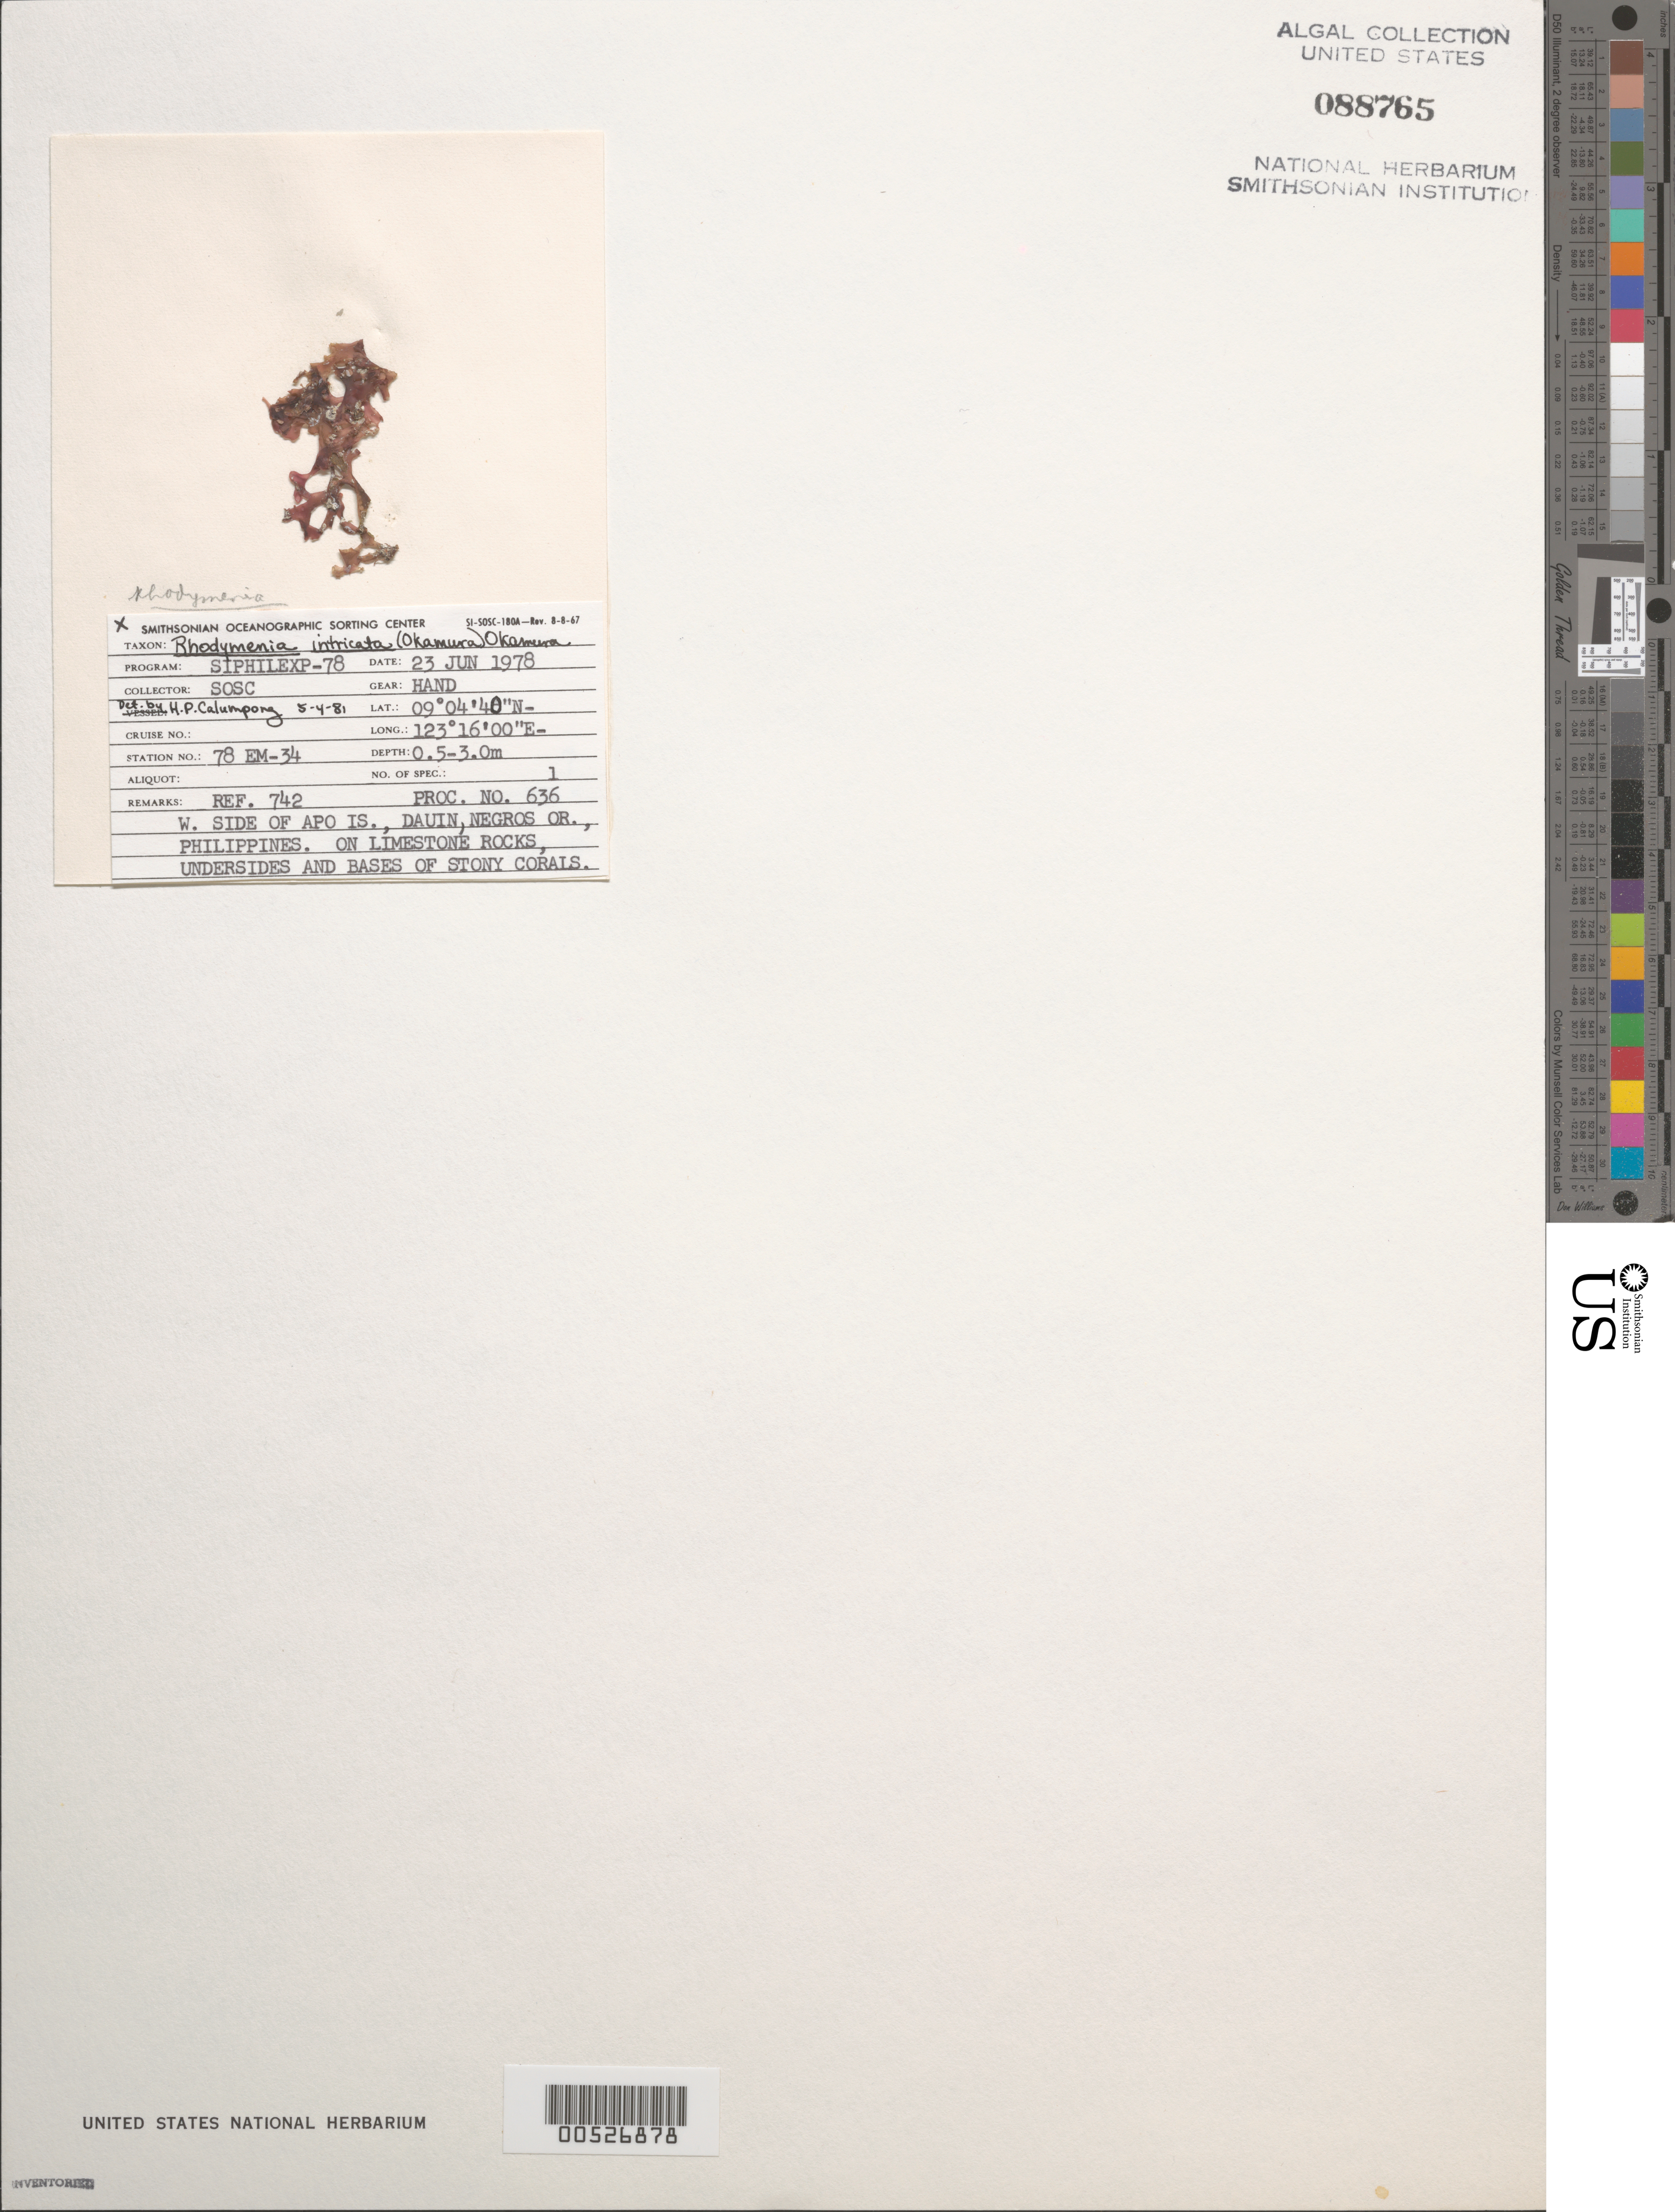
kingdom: Plantae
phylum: Rhodophyta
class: Florideophyceae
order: Rhodymeniales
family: Rhodymeniaceae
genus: Rhodymenia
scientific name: Rhodymenia intricata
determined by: Calumpong, H. P.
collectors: SOSC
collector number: Station 78 Em-34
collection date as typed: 23 Jun 1978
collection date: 1978-06-23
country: Philippines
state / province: Central Visayas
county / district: Negros Oriental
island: Apo Island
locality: Apo Island, Dauin, Negros Oriental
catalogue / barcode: US 88765